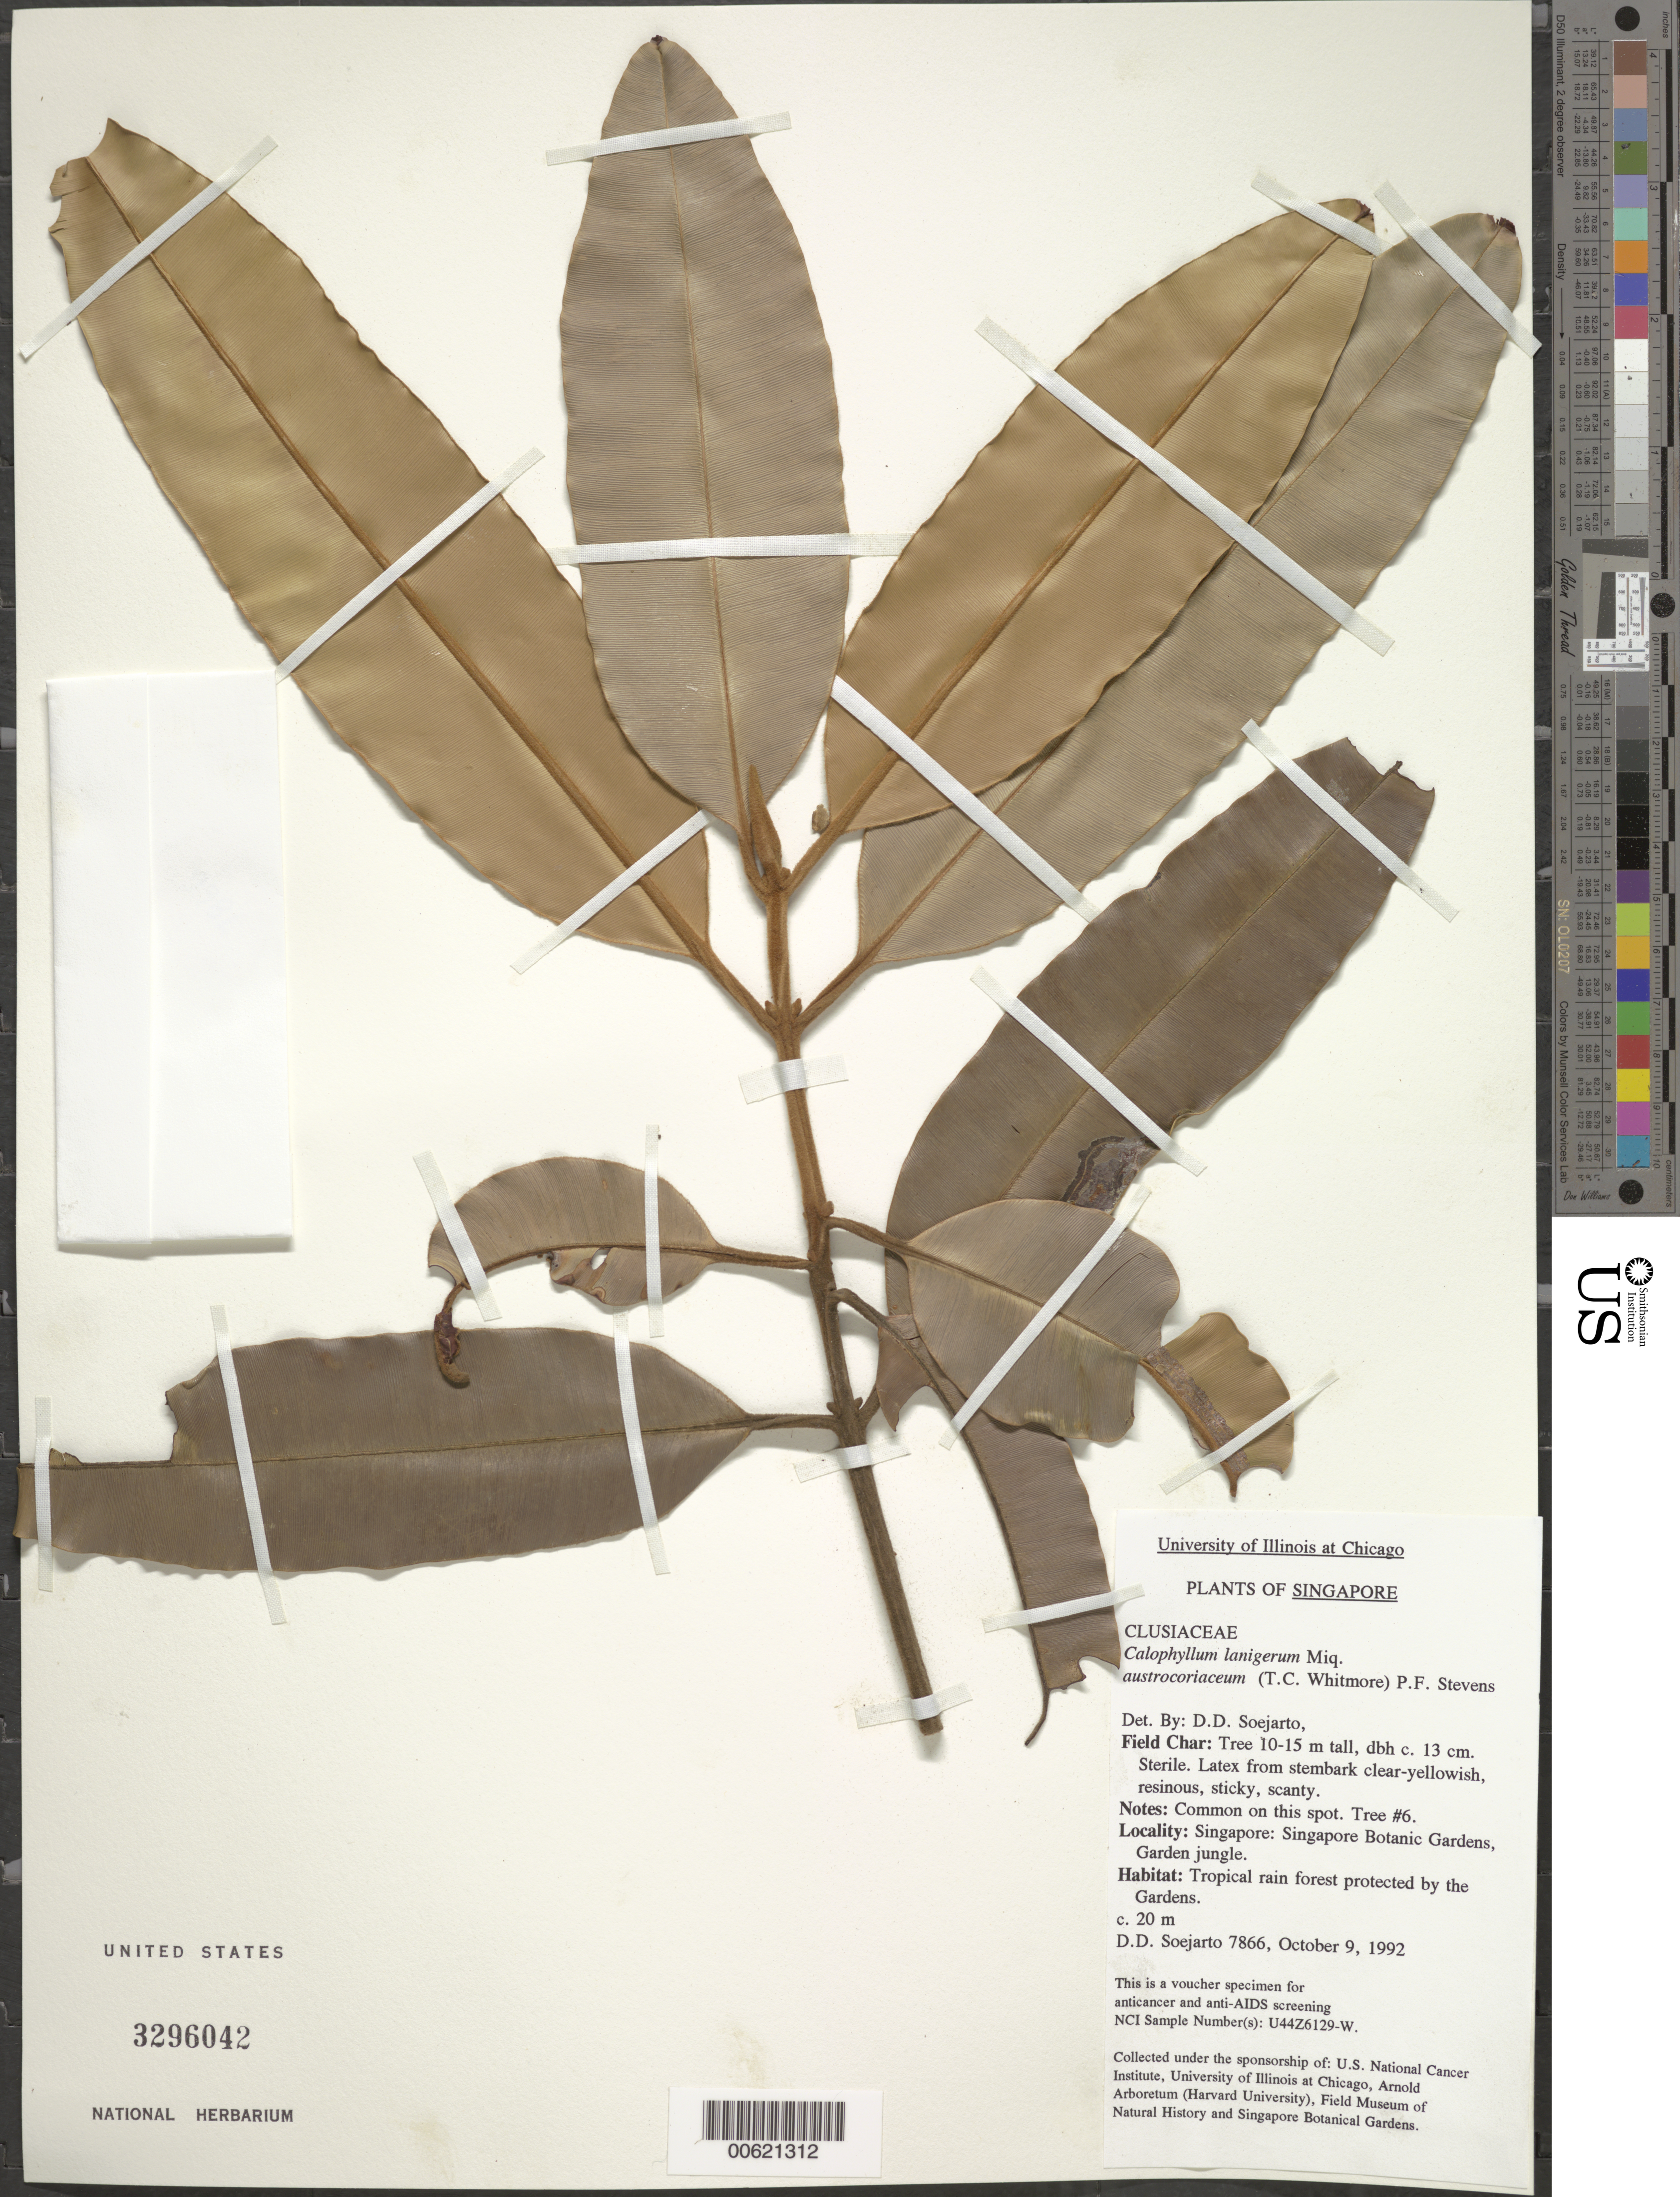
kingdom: Plantae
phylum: Tracheophyta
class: Magnoliopsida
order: Malpighiales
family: Calophyllaceae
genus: Calophyllum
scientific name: Calophyllum lanigerum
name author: Miq.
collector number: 7866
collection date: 1992-10-09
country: Singapore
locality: Singapore Botanic Gardens, Garden jungle.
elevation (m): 20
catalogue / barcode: US 3296042